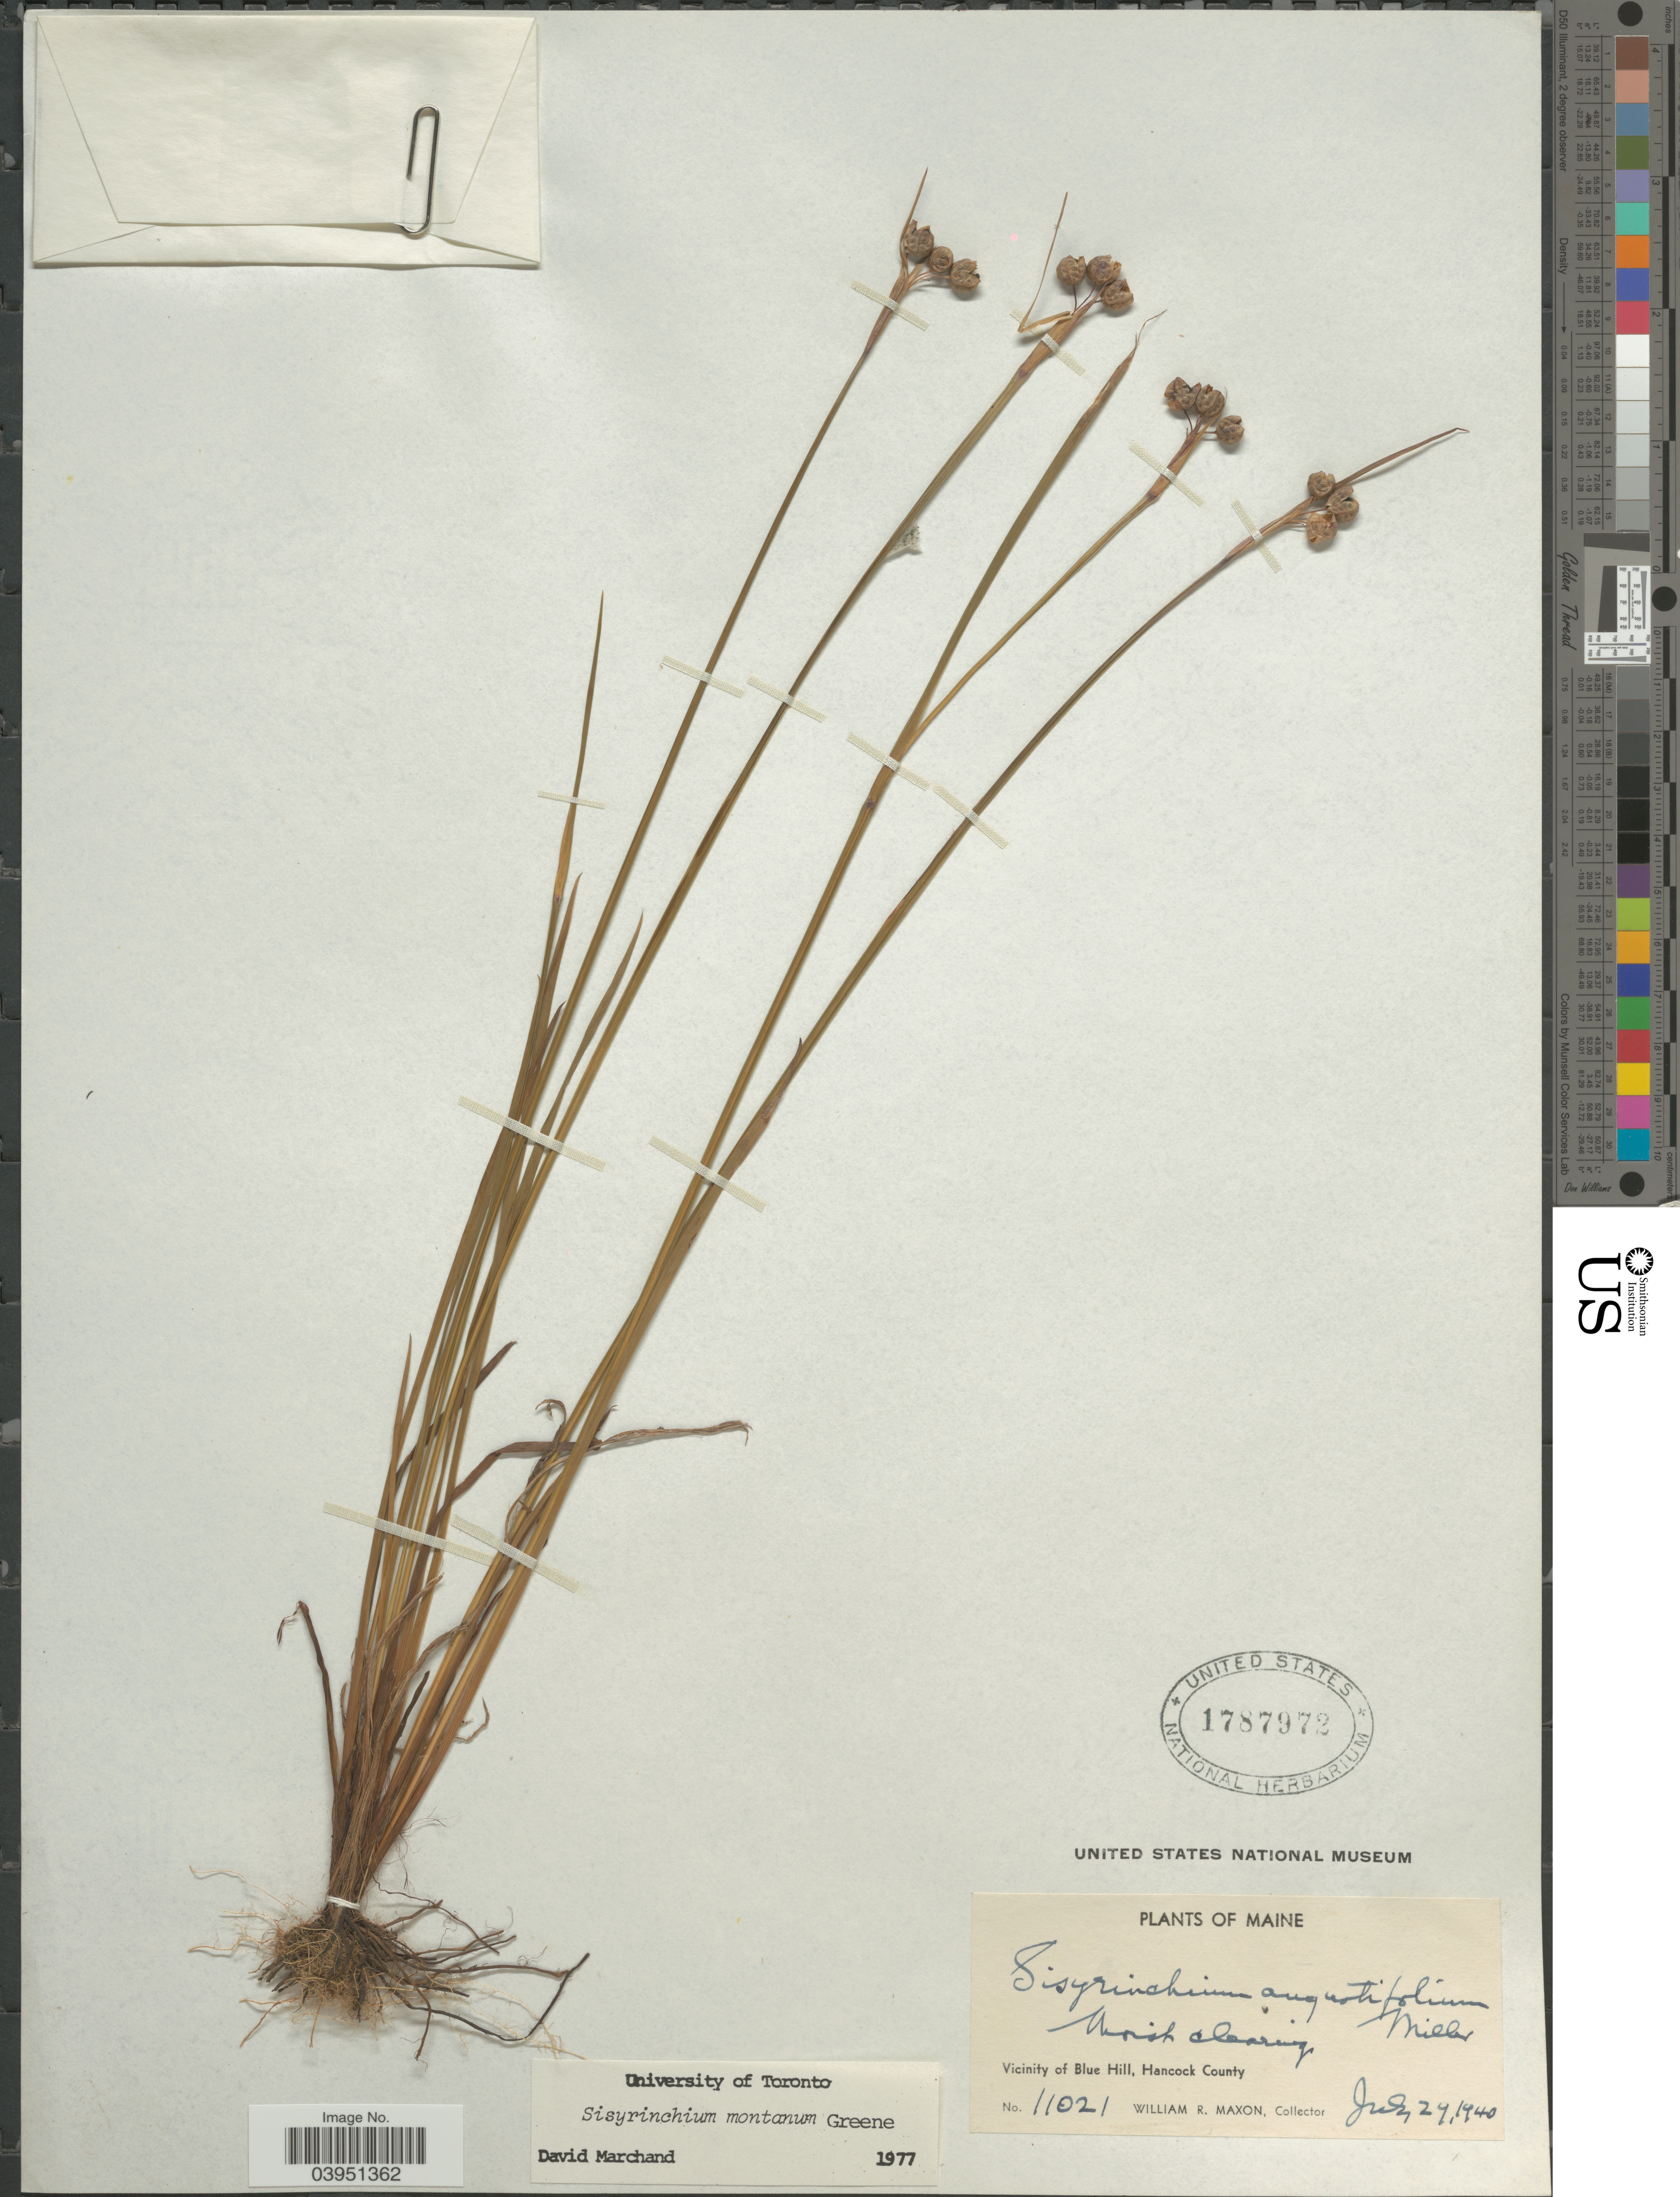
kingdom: Plantae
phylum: Tracheophyta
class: Liliopsida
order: Asparagales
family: Iridaceae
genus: Sisyrinchium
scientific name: Sisyrinchium montanum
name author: Greene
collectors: W. R. Maxon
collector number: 11021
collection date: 1940-07-29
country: United States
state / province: Maine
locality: Vicinity of Blue Hill, Hancock County.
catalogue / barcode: US 1787972